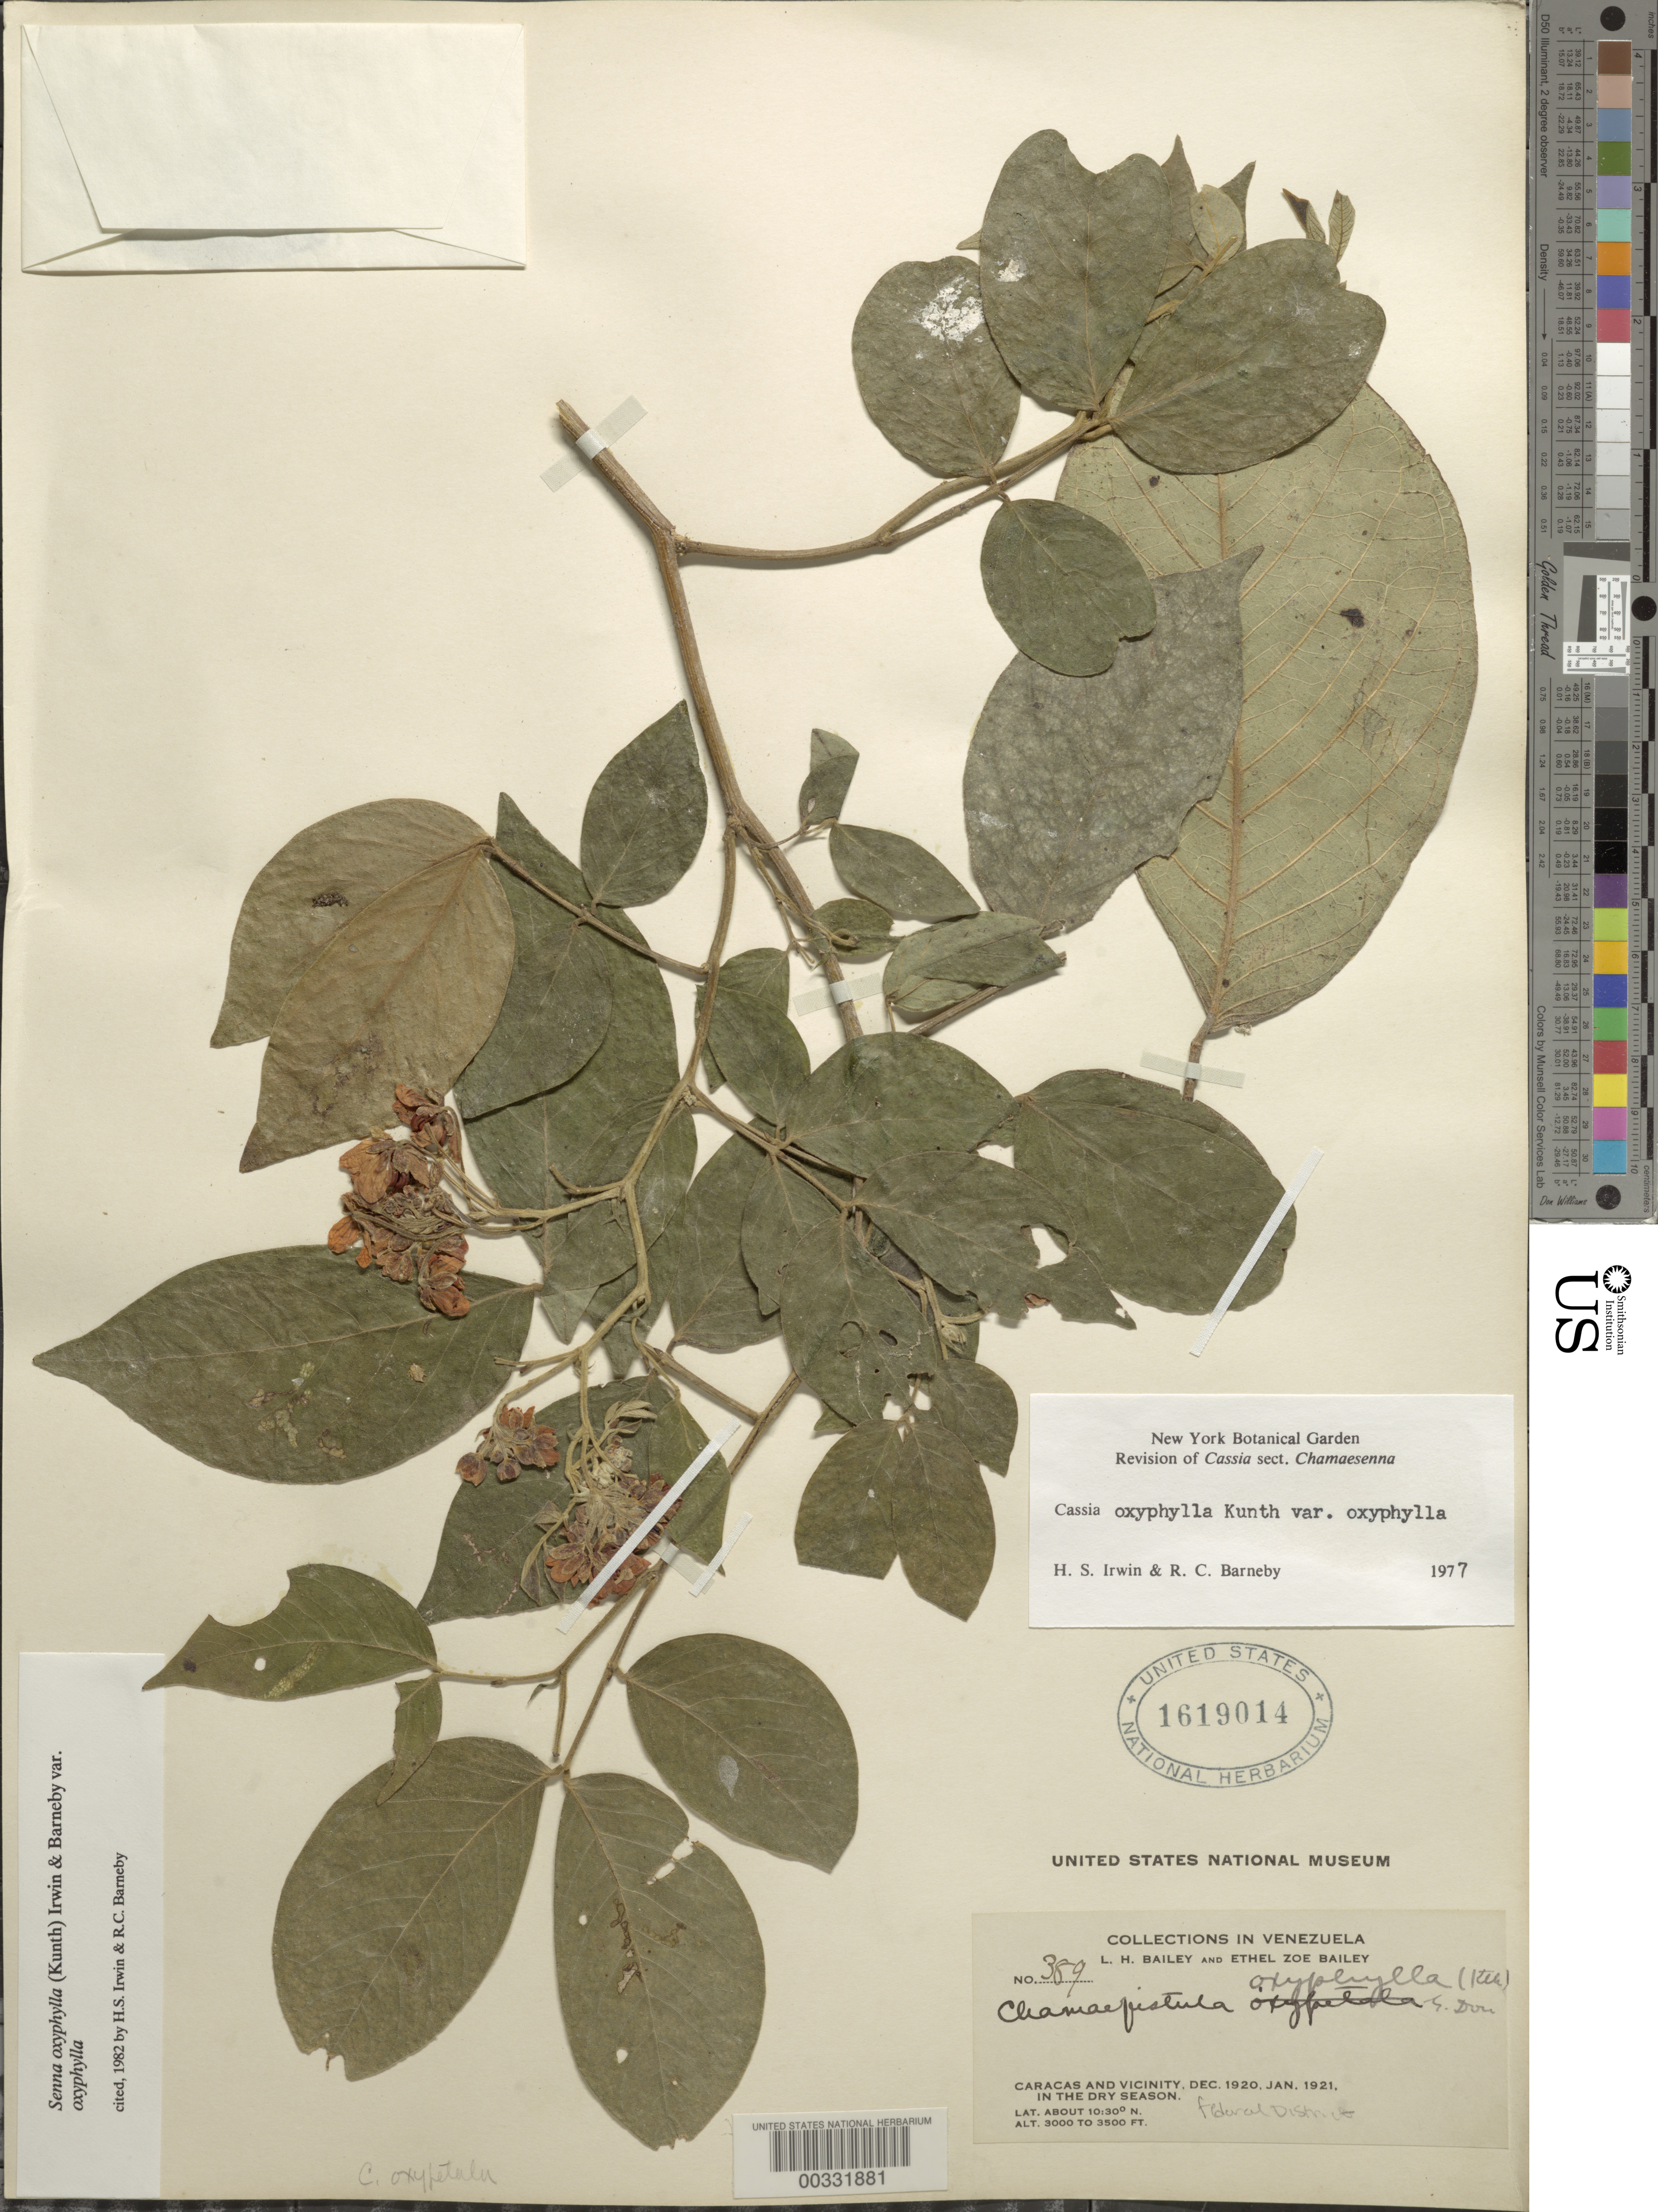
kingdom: Plantae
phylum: Tracheophyta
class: Magnoliopsida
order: Fabales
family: Fabaceae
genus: Senna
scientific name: Senna oxyphylla var. oxyphylla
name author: (Kunth) H.S. Irwin & Barneby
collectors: L. H. Bailey & E. Z. Bailey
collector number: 389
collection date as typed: Dec 1920 to -- Jan 1921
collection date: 1920-12/1921-01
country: Venezuela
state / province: Distrito Federal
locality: Caracas and vicinity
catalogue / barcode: US 1619014